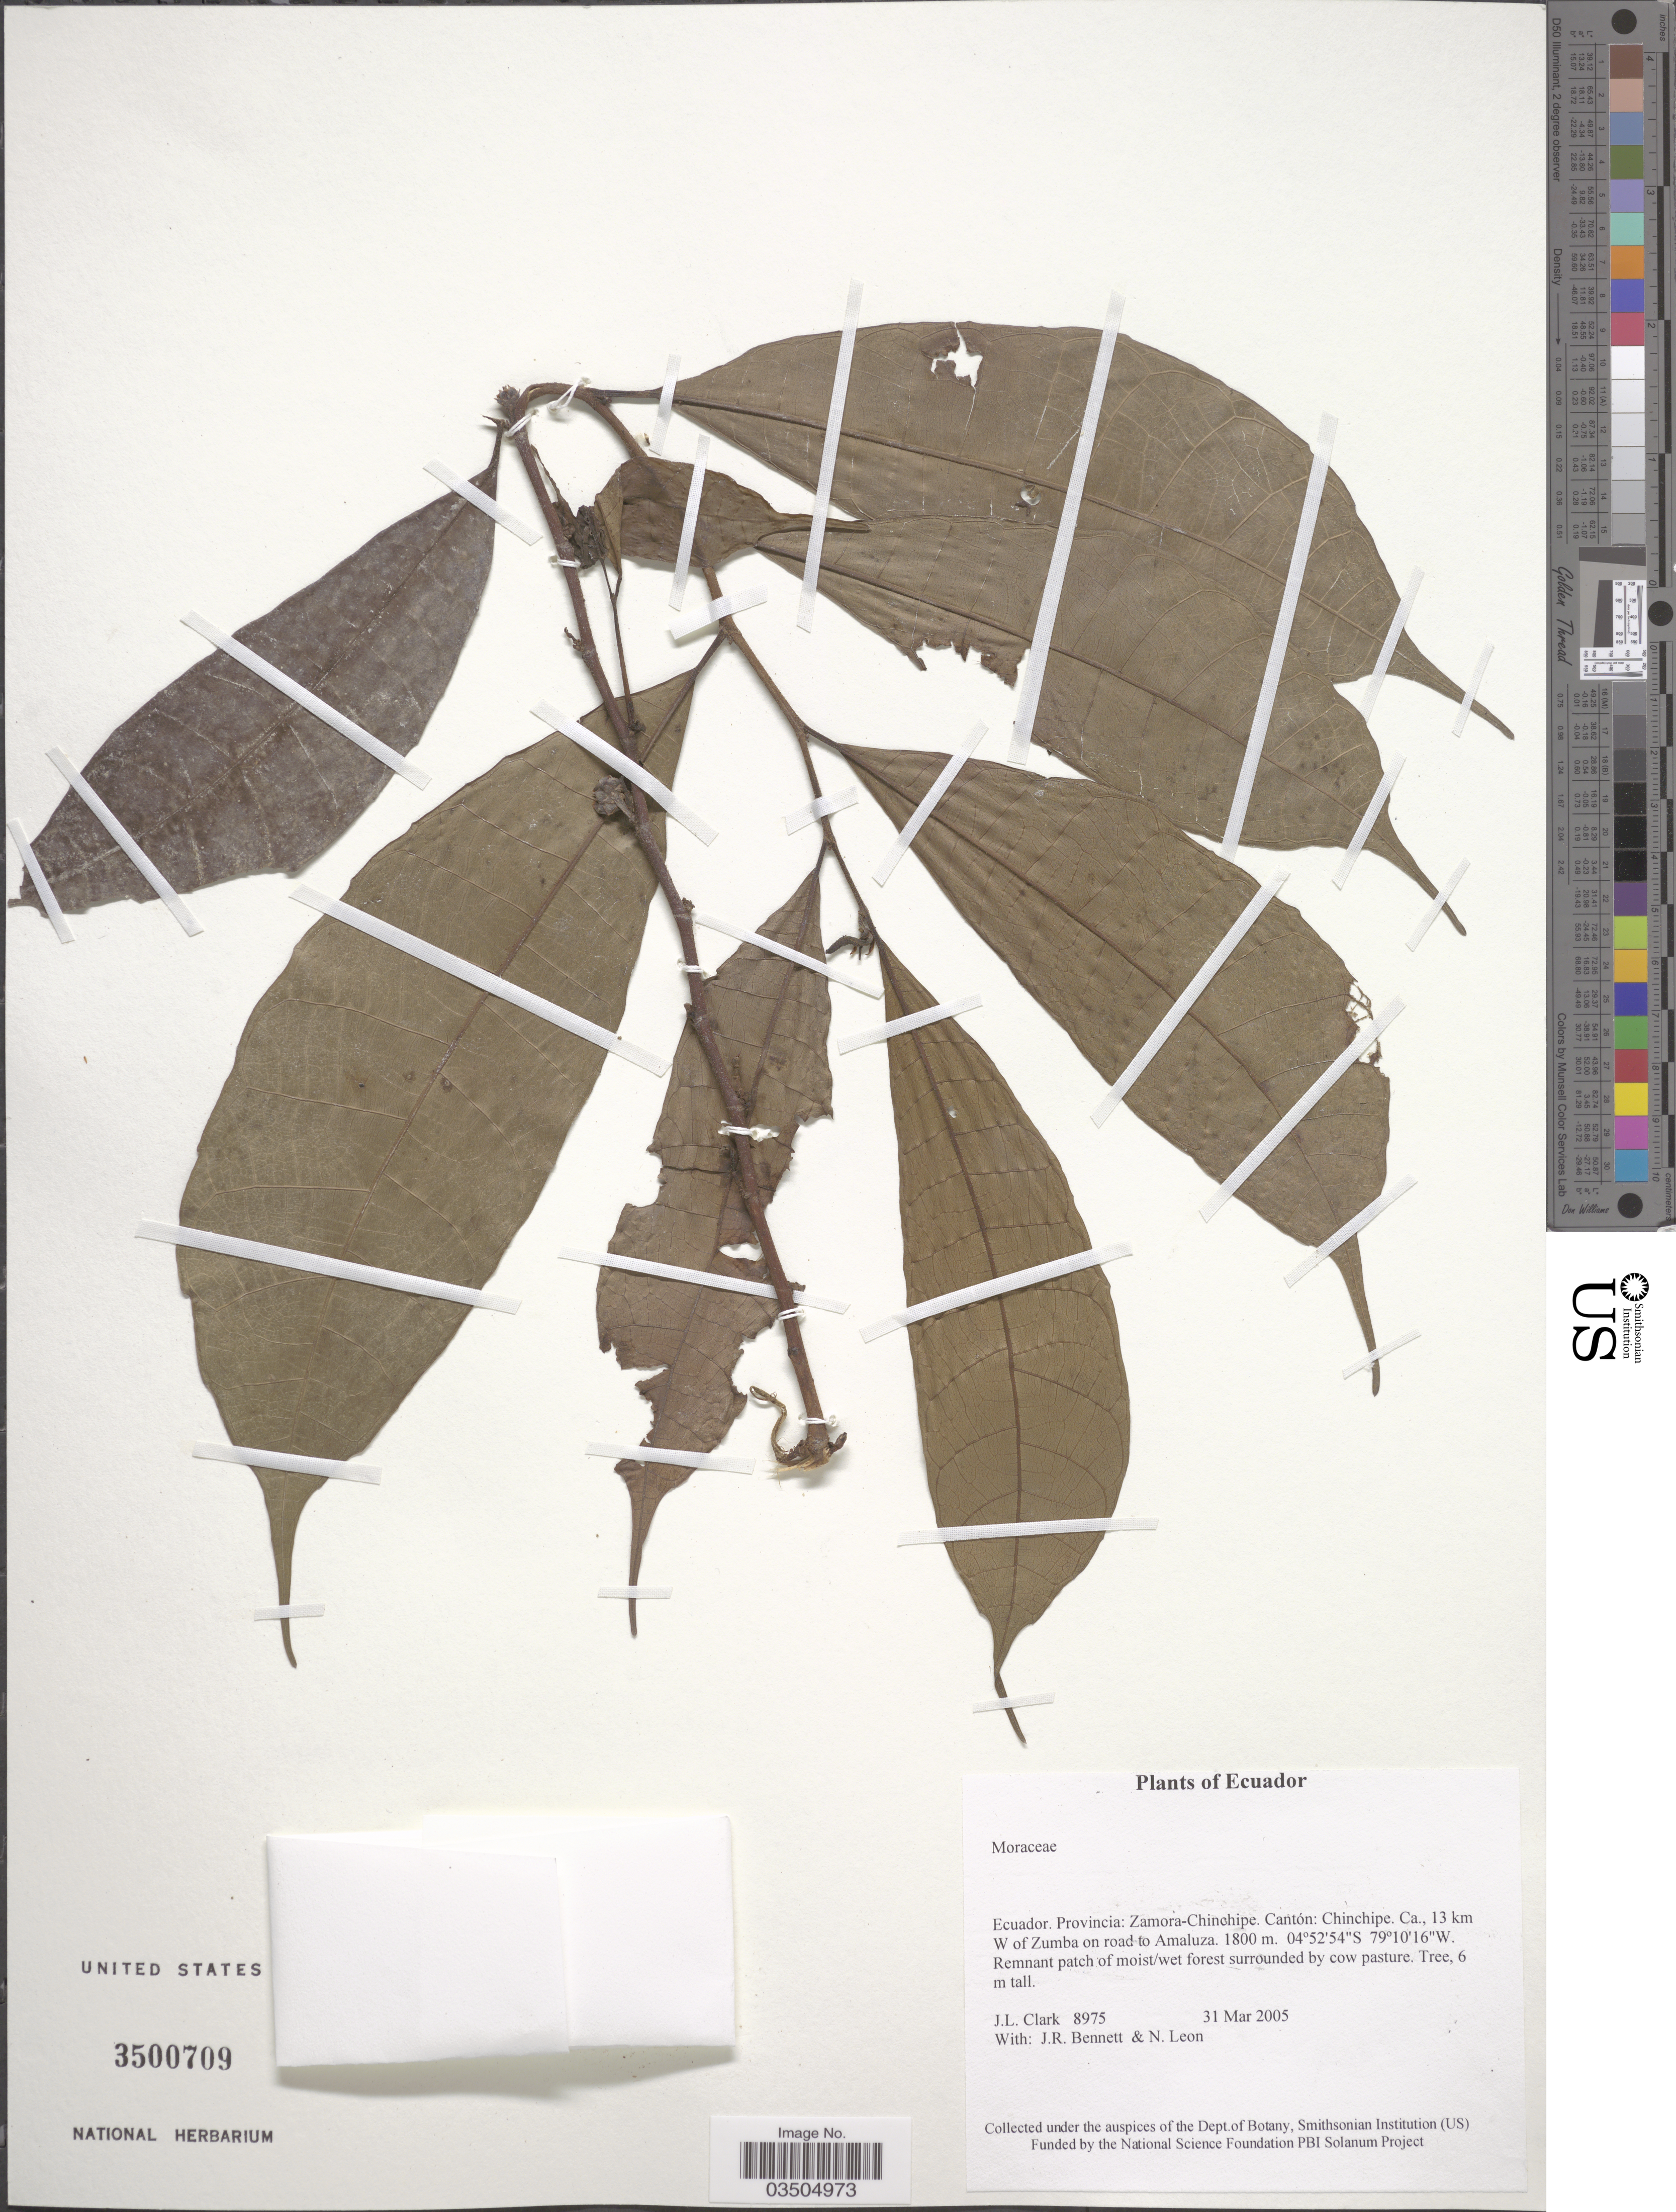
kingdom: Plantae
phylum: Tracheophyta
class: Magnoliopsida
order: Proteales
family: Proteaceae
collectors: J. L. Clark, J. R. Bennett & N. Leon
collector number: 8975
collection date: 2005-03-31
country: Ecuador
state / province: Zamora-Chinchipe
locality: Cantón: Chinchipe. Ca., 13 km W of Zumba on road to Amaluza.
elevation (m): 1800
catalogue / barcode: US 3500709